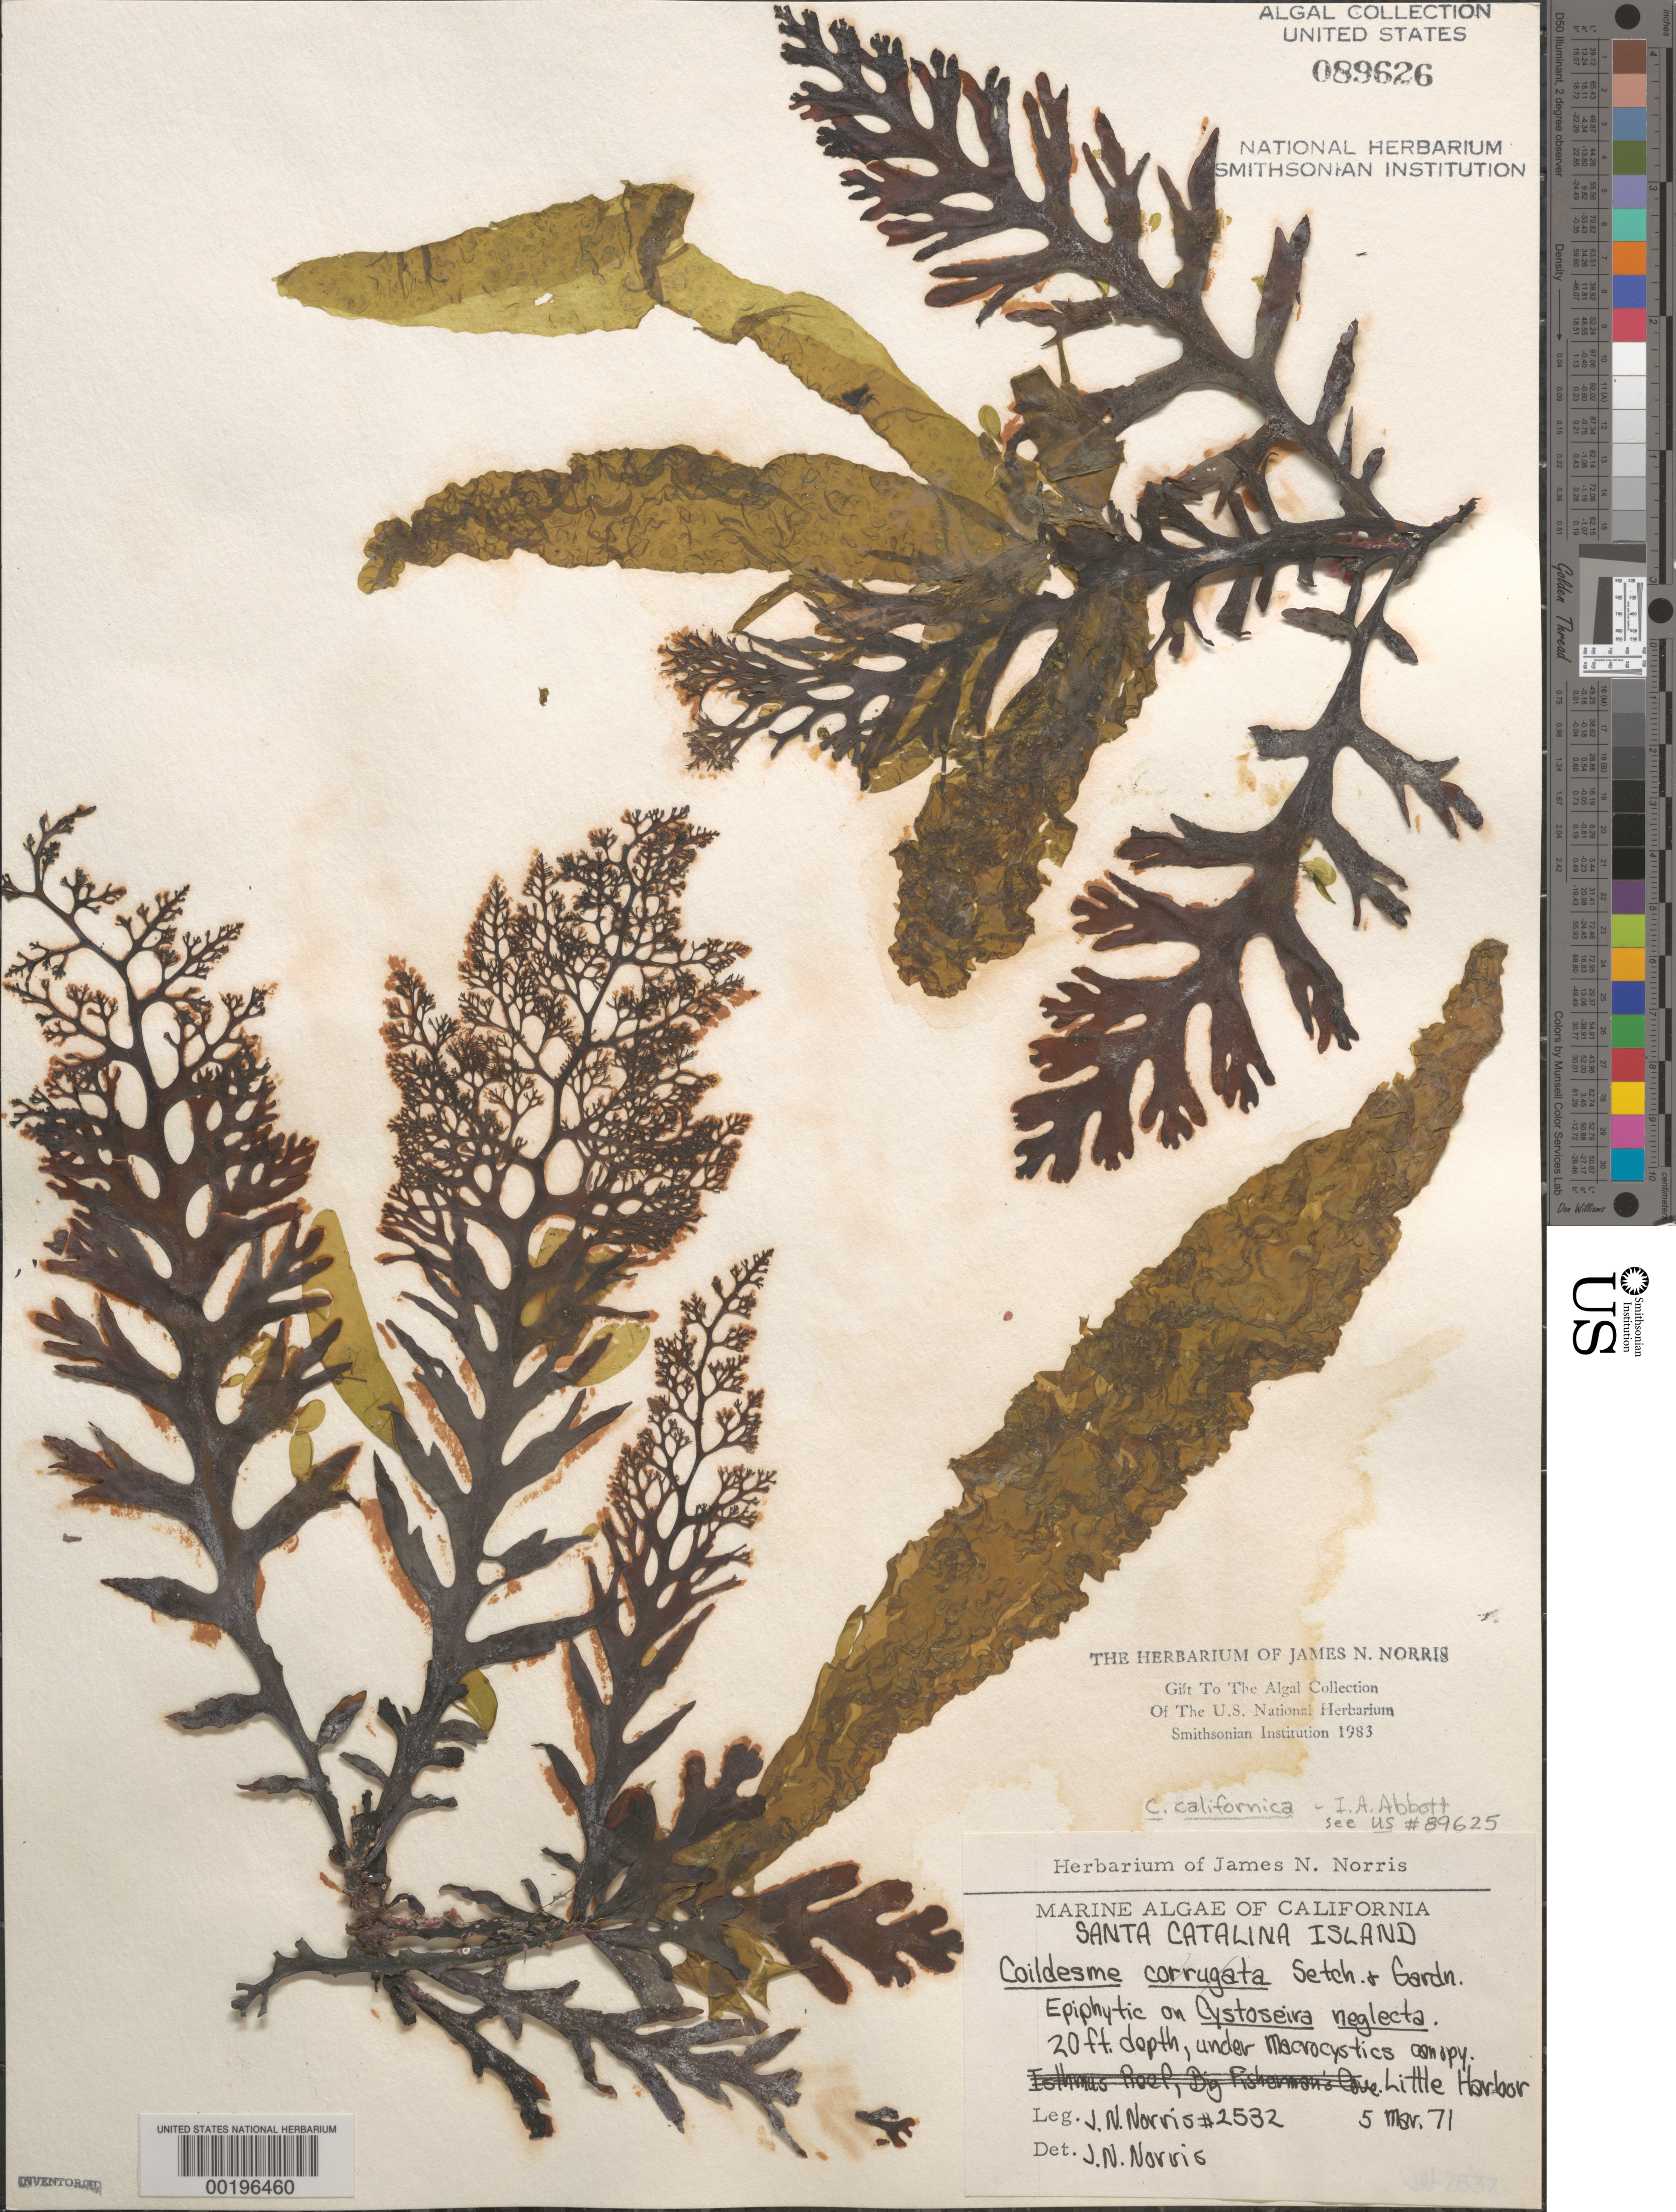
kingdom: Chromista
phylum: Ochrophyta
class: Phaeophyceae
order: Ectocarpales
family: Chordariaceae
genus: Coilodesme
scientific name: Coilodesme californica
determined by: Abbott, Isabella A.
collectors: J. N. Norris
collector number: JN-2532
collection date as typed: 05 Mar 1971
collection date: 1971-03-05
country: United States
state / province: California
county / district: Los Angeles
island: Santa Catalina Island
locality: Little Harbor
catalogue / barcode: US 89626